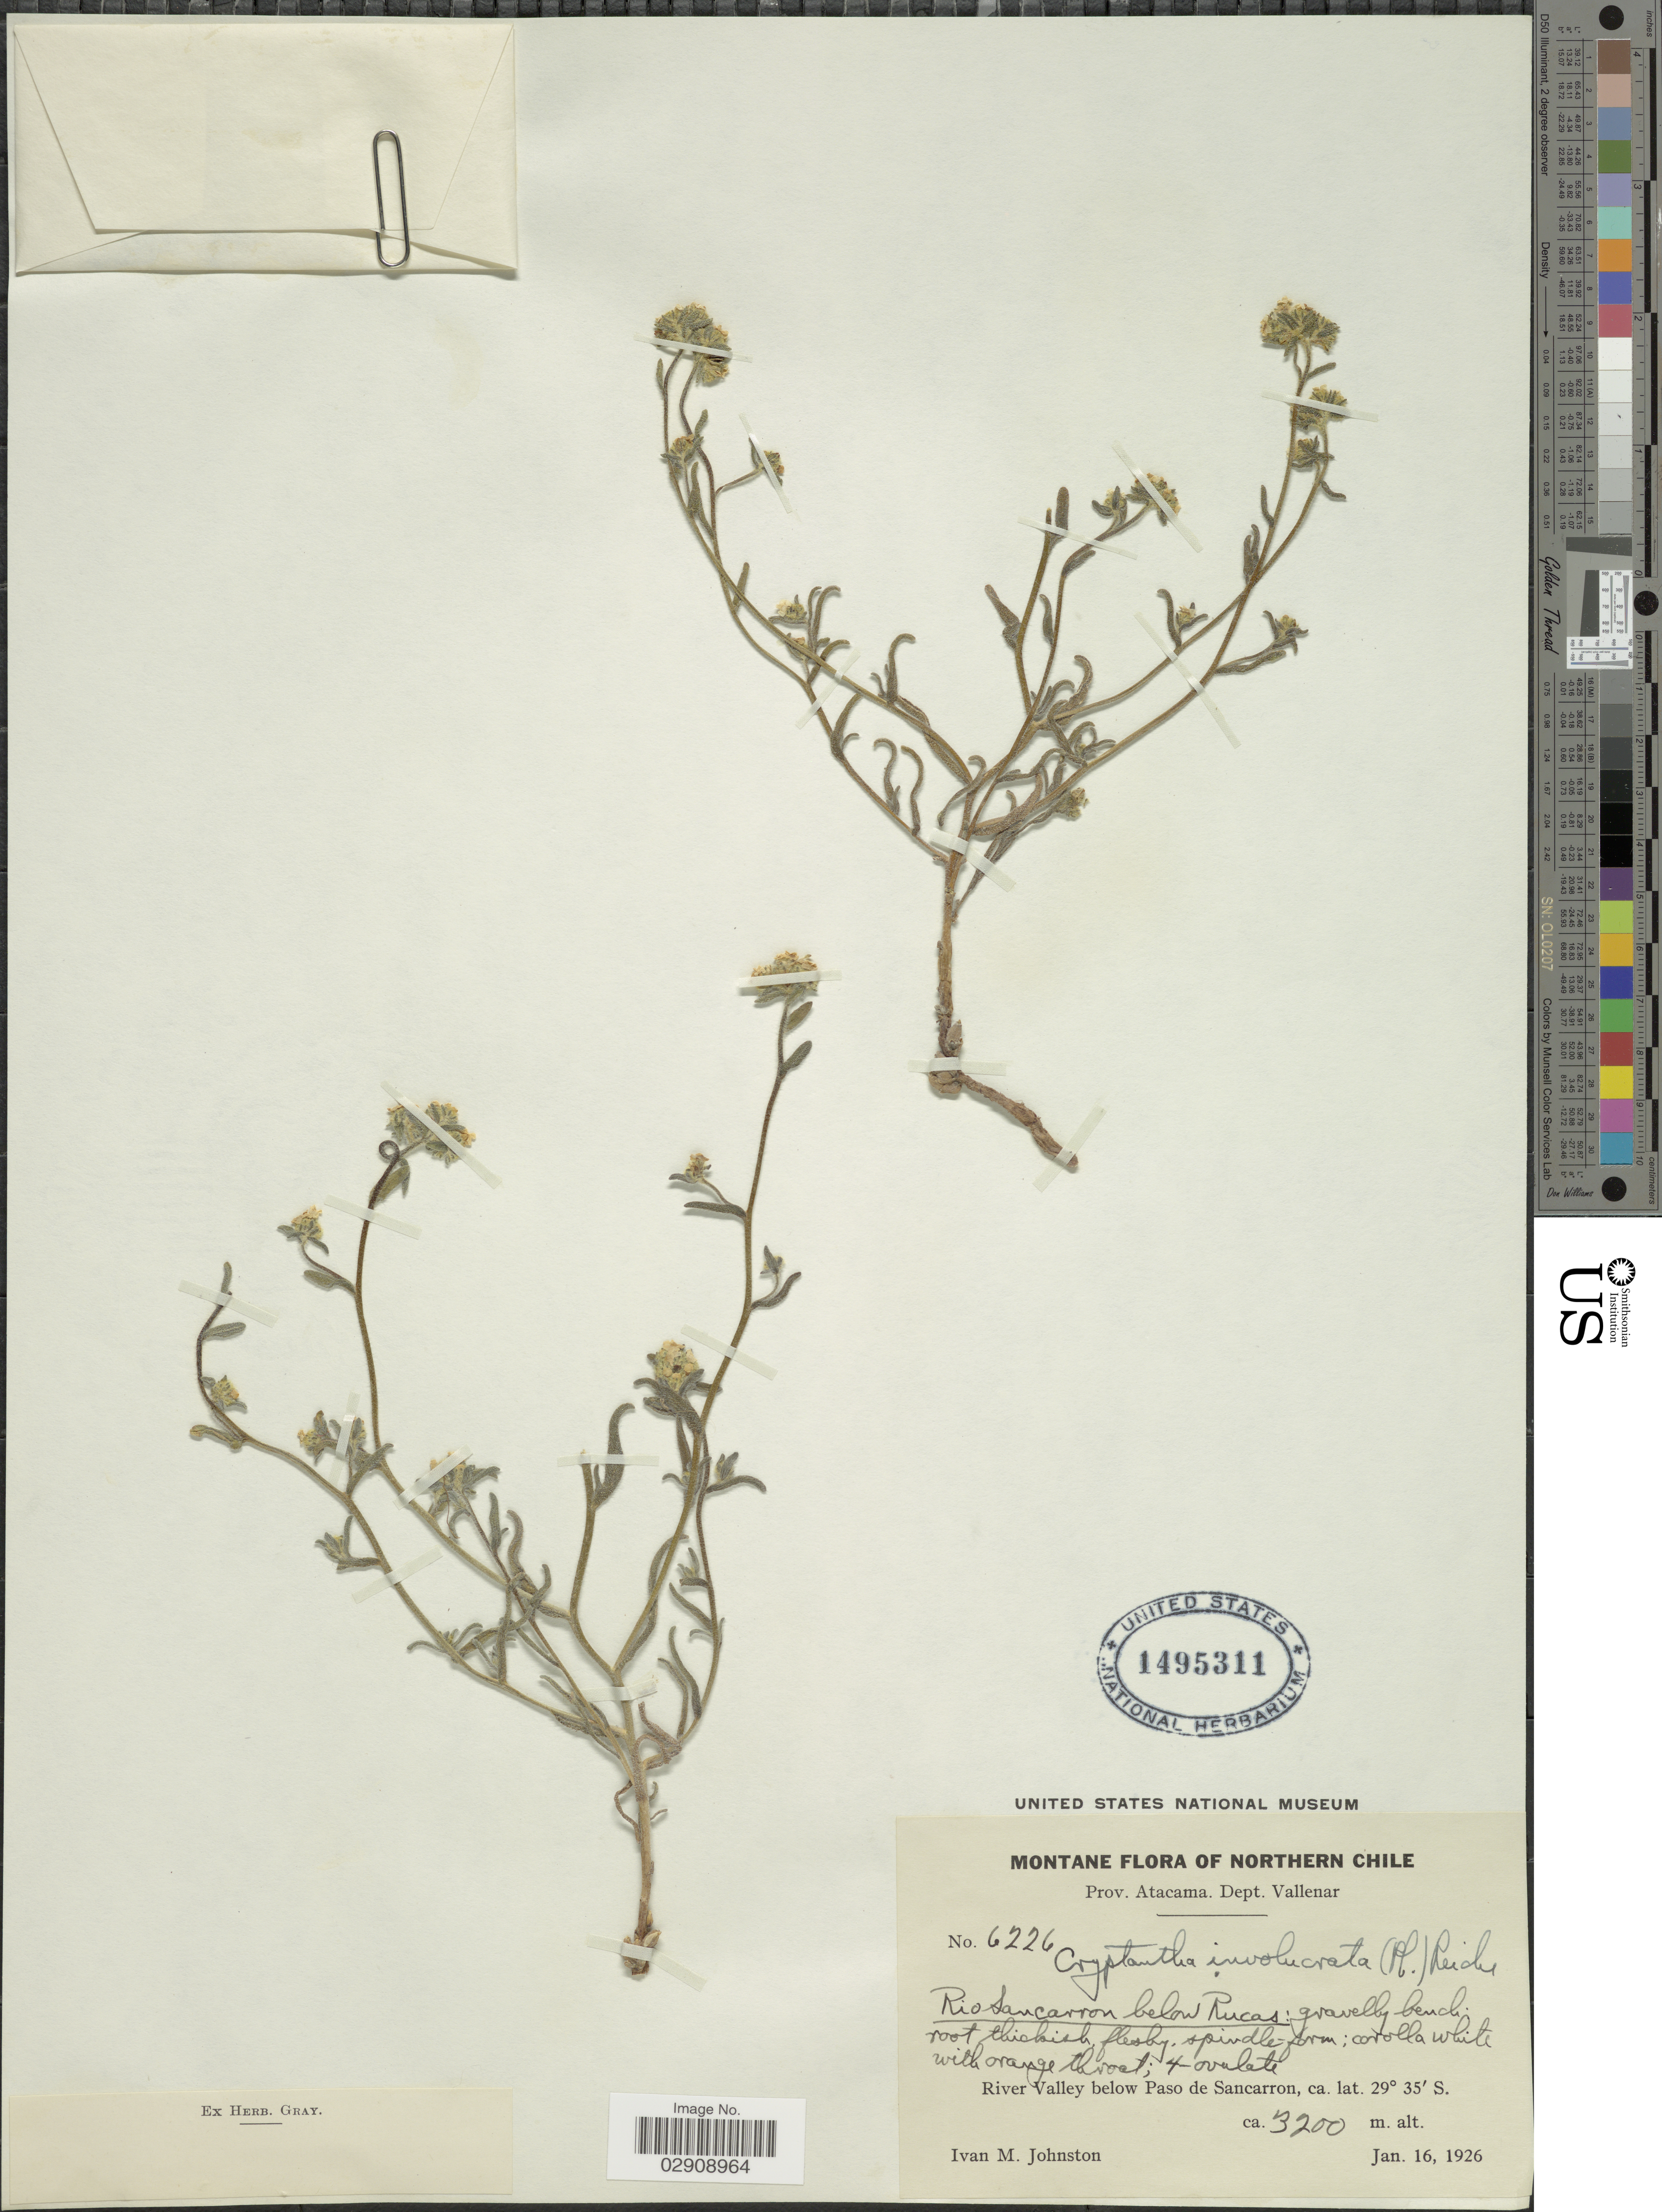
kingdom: Plantae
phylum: Tracheophyta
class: Magnoliopsida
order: Boraginales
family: Boraginaceae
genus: Cryptantha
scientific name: Cryptantha involucrata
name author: (Phil.) Reiche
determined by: Moroni, Pablo, (SI), Instituto de Botanica Darwinion (ARGENTINA)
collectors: I.M. Johnston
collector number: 6226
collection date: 1926-01-16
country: Chile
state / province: Atacama (III)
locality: Rio Sancarron below Rucas: gravelly bench. River Valley below Paso de Sancarron. Prov. Atacama. Dept. Vallenar. Northern Chile.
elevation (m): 3200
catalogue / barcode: US 1495311